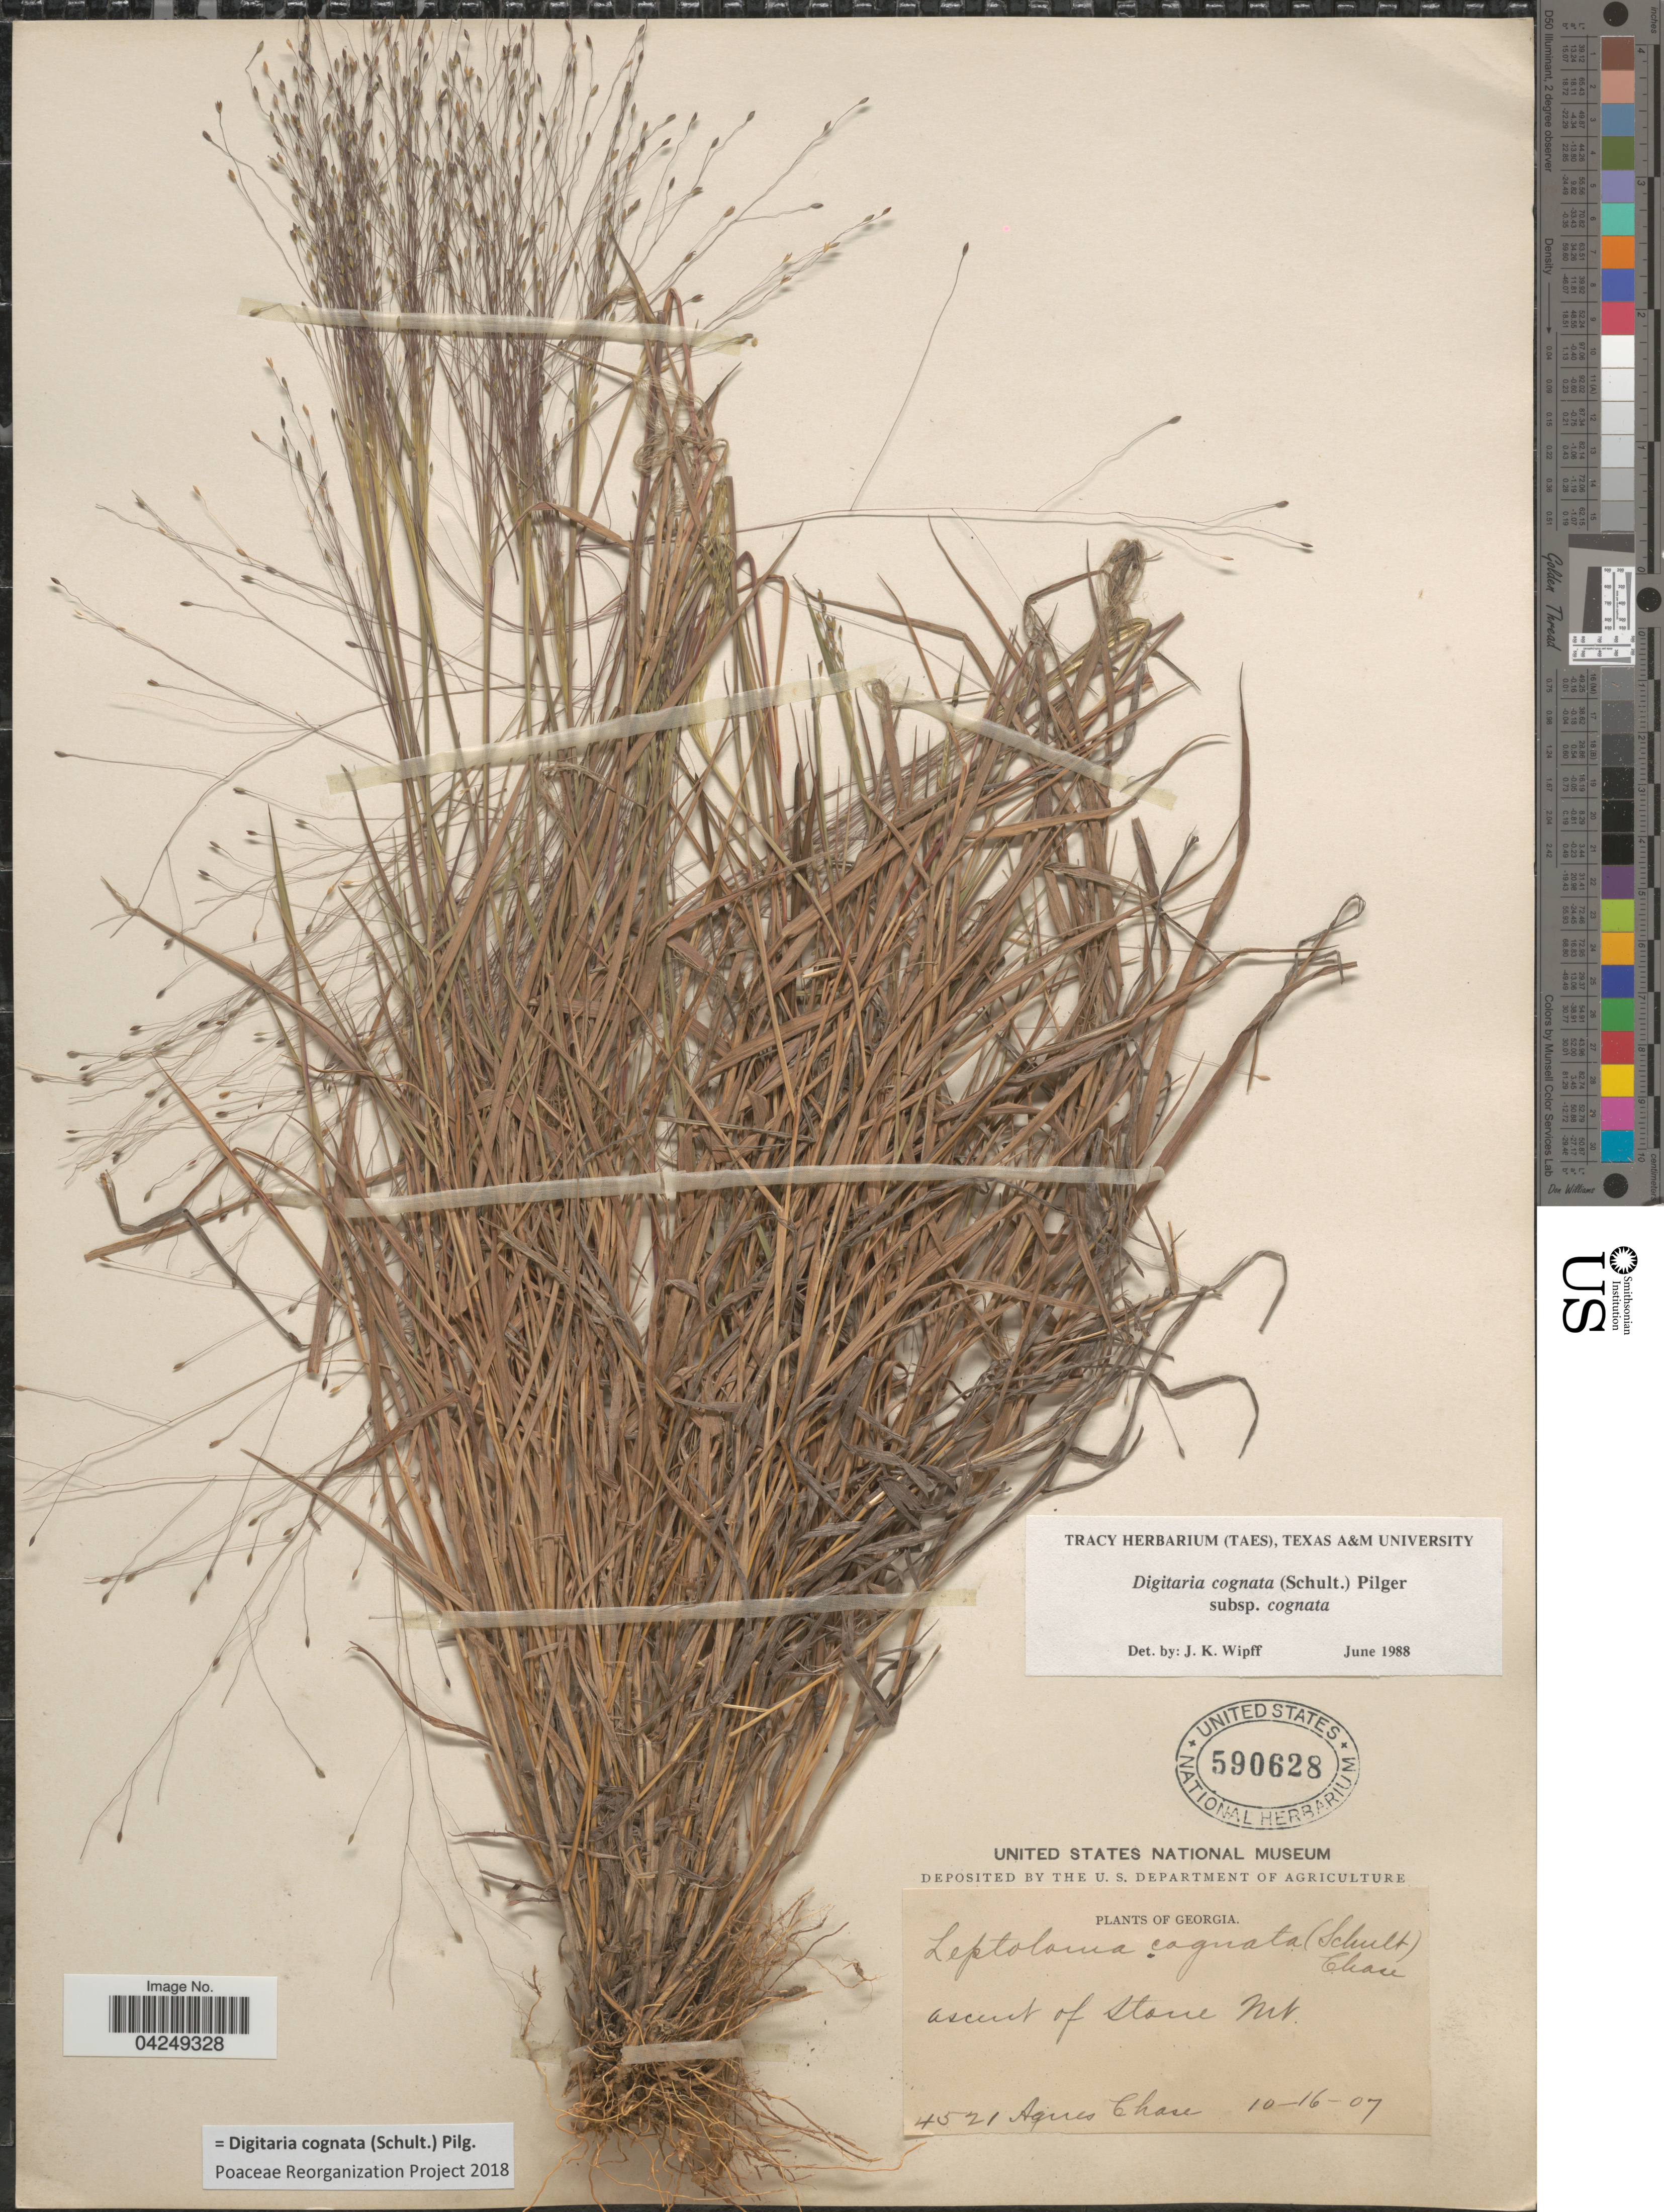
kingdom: Plantae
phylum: Tracheophyta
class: Liliopsida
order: Poales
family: Poaceae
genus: Digitaria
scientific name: Digitaria cognata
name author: (Scult.) Pilg.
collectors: A. Chase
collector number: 4521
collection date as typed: Transcribed d/m/y: 16/10/7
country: United States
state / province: Georgia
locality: Ascent of Stone Mt.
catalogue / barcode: US 590628